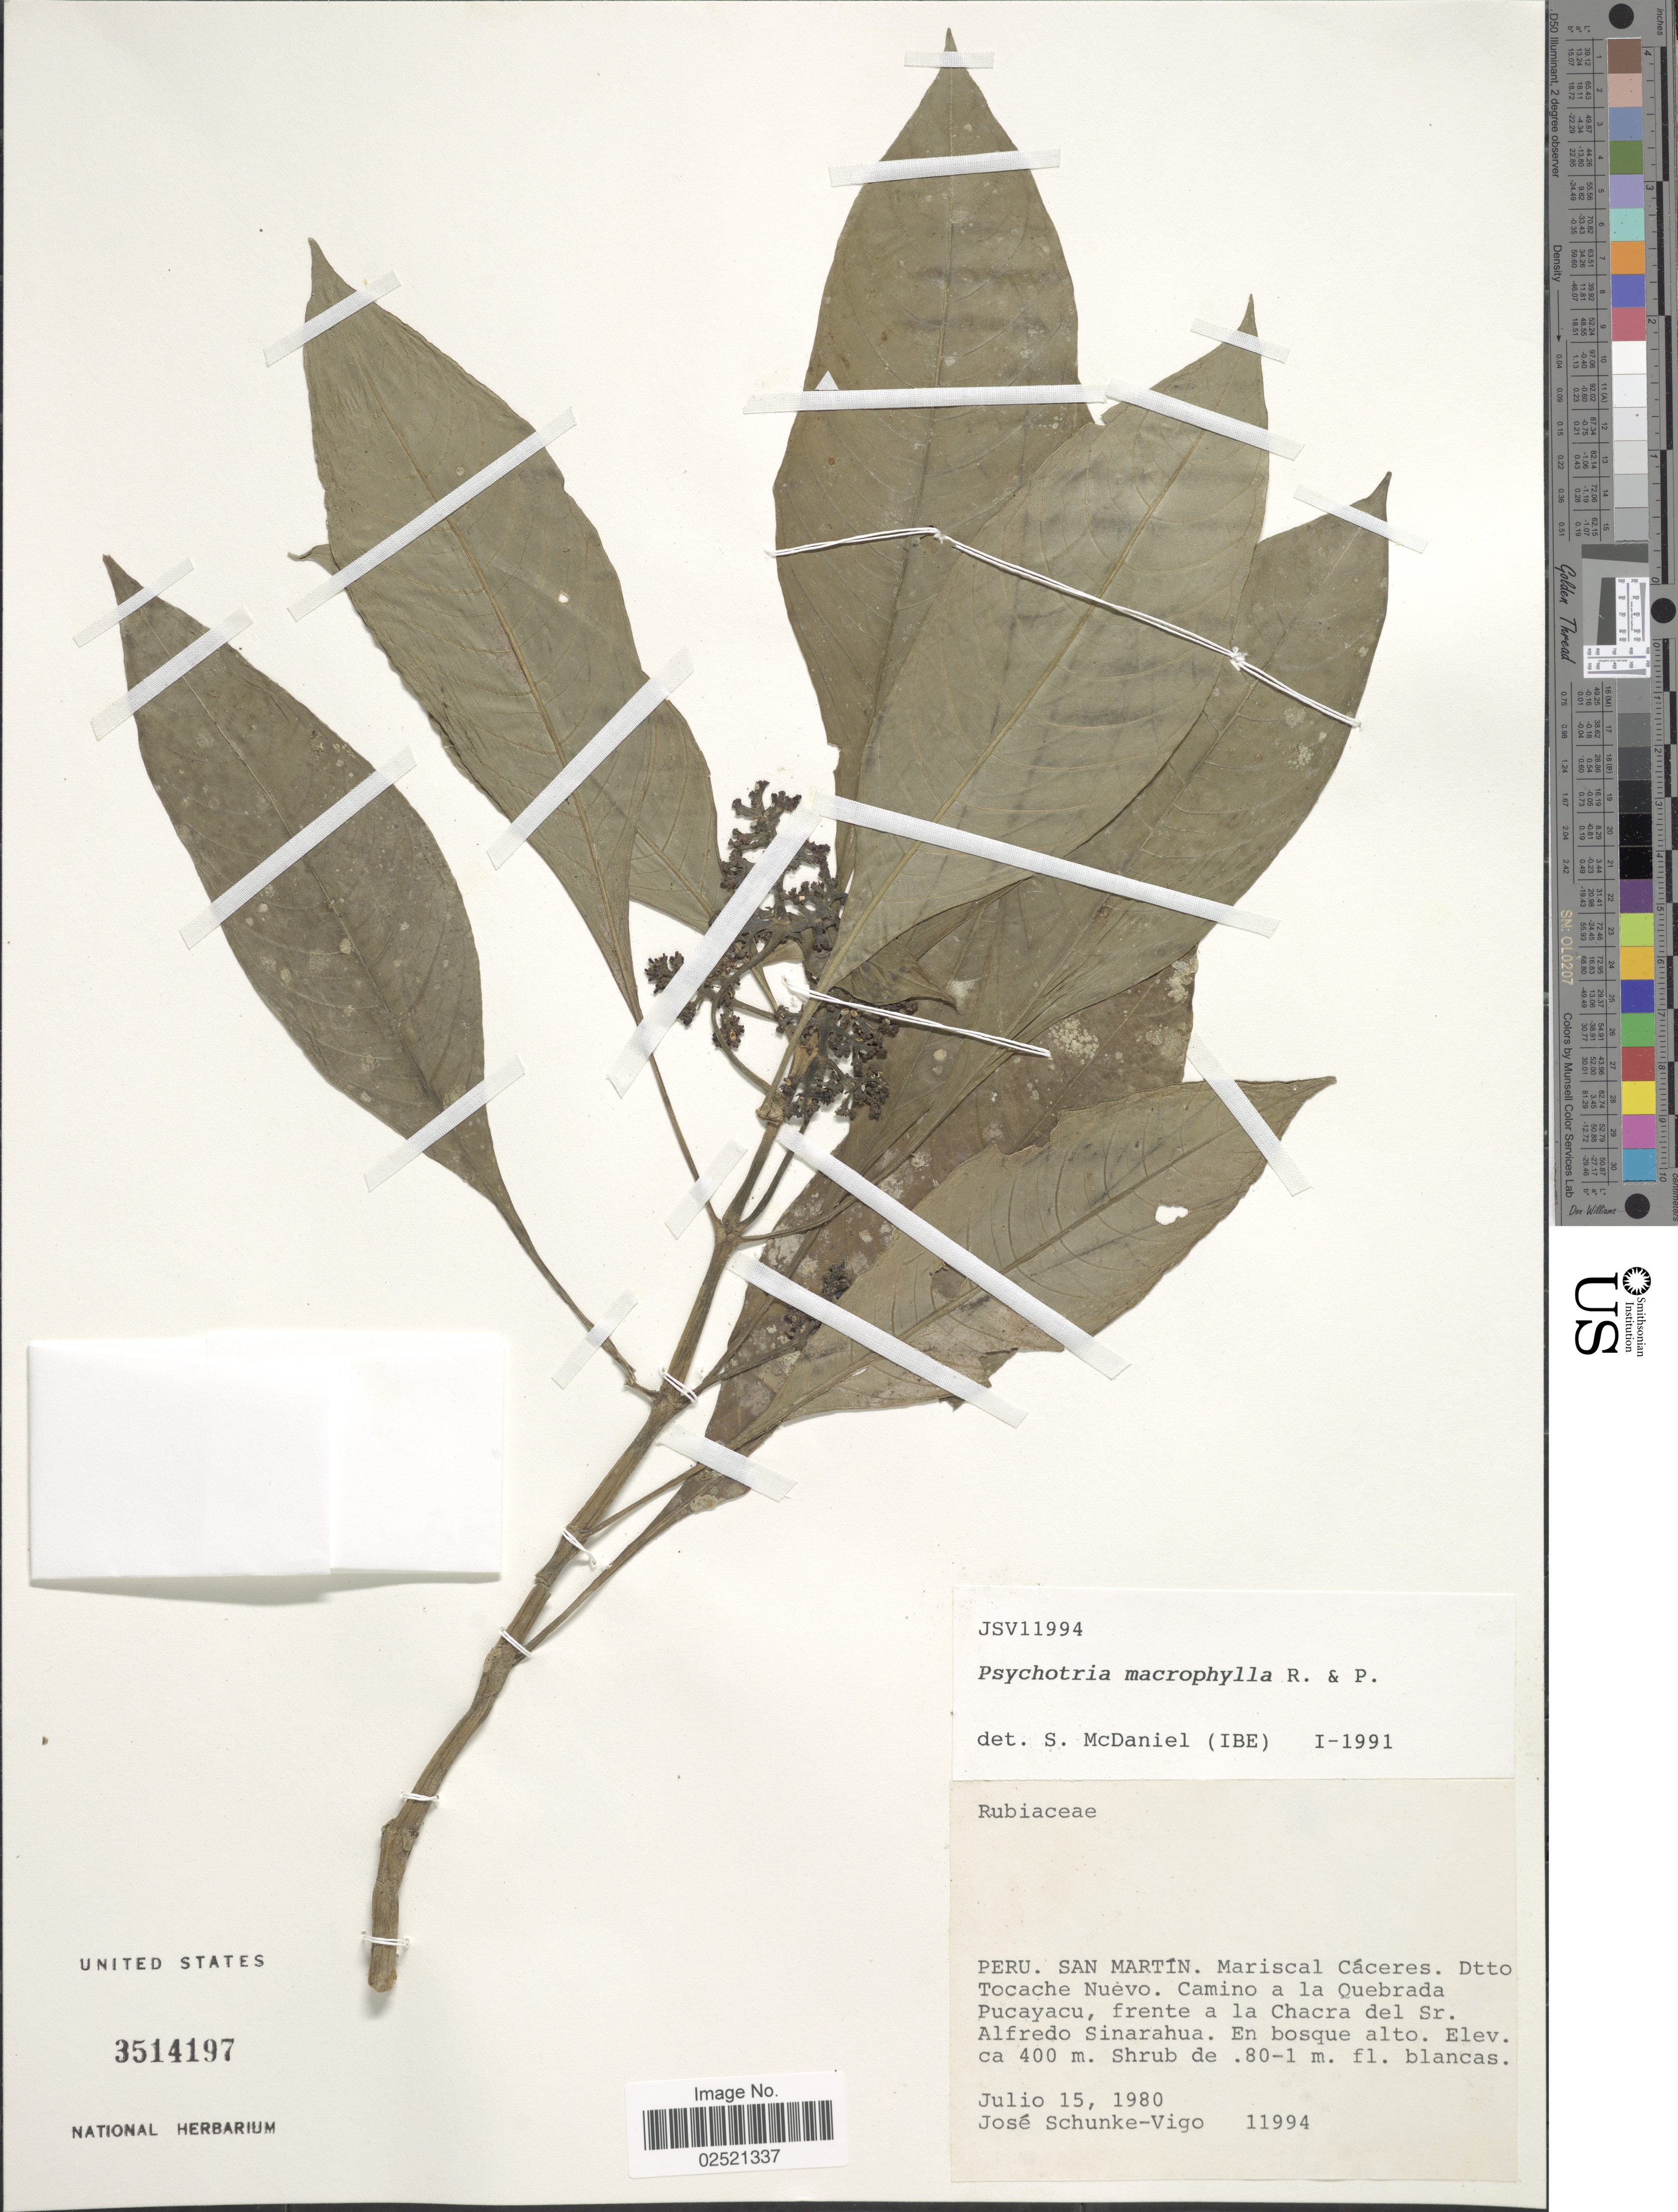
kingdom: Plantae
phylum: Tracheophyta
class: Magnoliopsida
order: Gentianales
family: Rubiaceae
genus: Psychotria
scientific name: Psychotria macrophylla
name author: Ruiz & Pav.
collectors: J. Schunke Vigo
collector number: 11994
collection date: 1980-07-15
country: Peru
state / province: San Martín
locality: Mariscal Caceres, Dtto. Tocache Nuevo, Camino a la Quebrada Pucayacu, frente a la Chacra del Sr. Alfredo Sinarahua, en bosque alto.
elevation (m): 400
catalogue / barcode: US 3514197